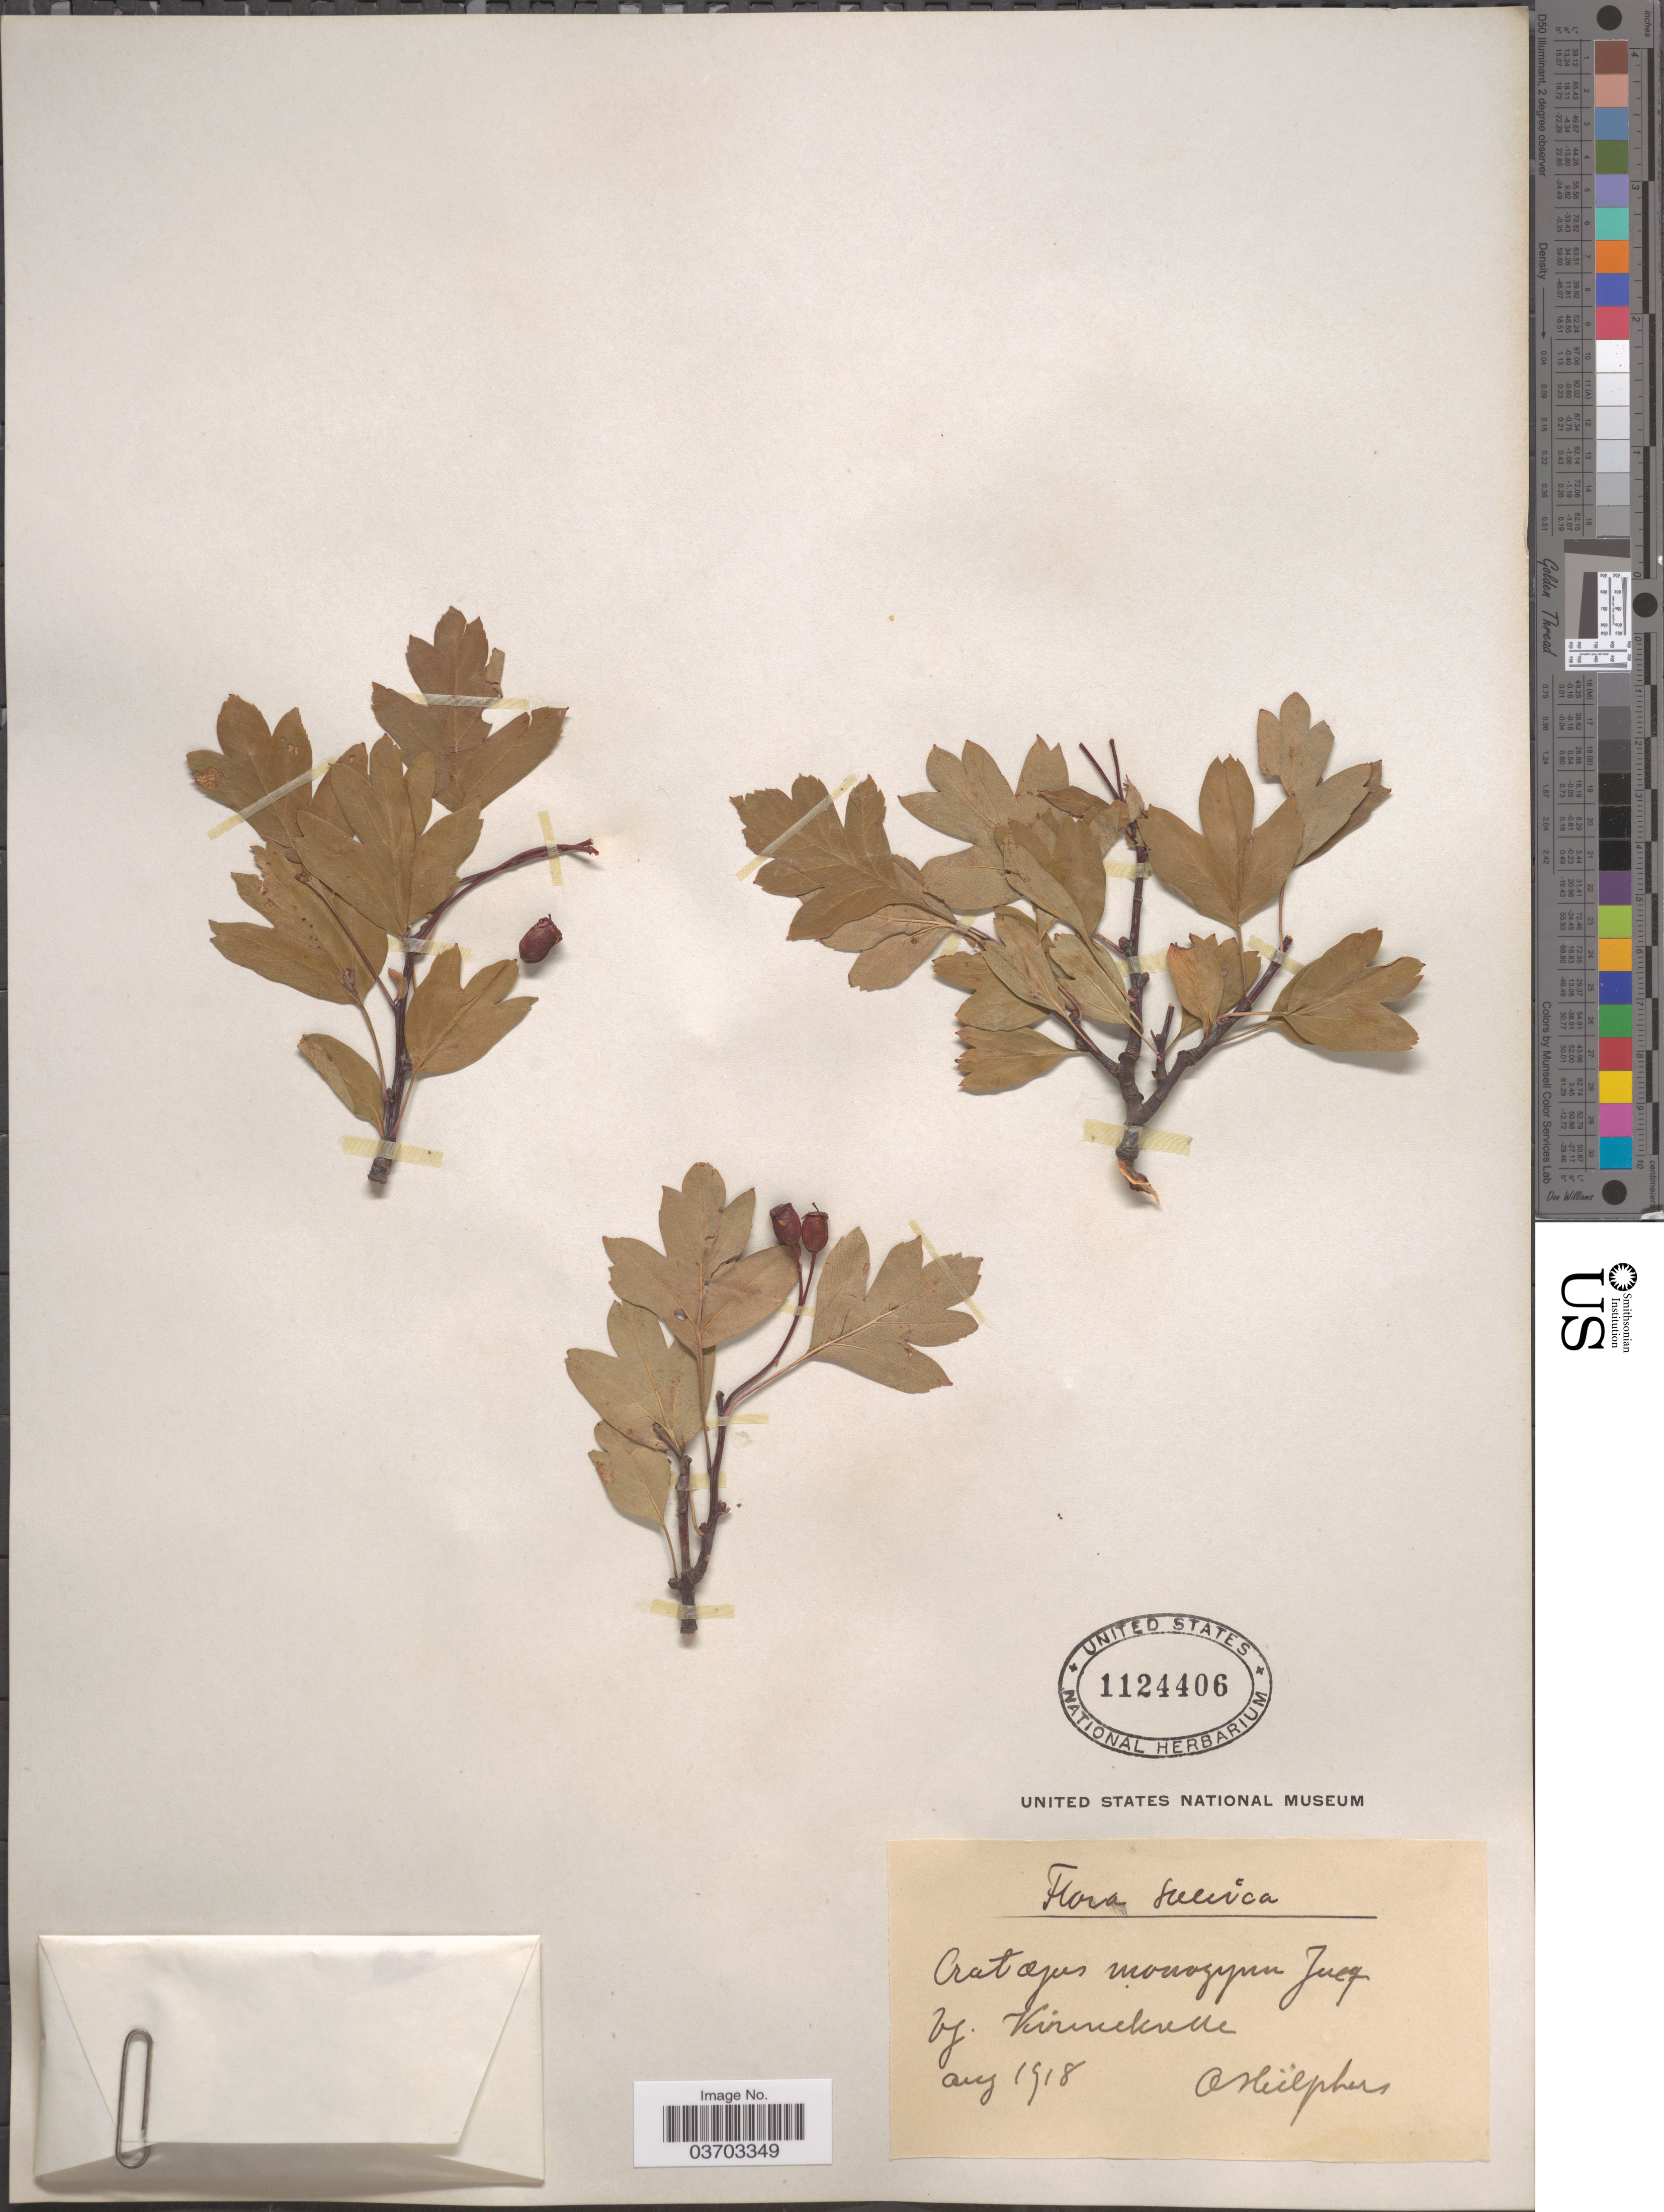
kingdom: Plantae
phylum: Tracheophyta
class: Magnoliopsida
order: Rosales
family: Rosaceae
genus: Crataegus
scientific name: Crataegus monogyna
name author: Lindin.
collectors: A. Hülphers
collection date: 1918-08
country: Sweden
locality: Suecica. Vj. Kinnekulle.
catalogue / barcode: US 1124406